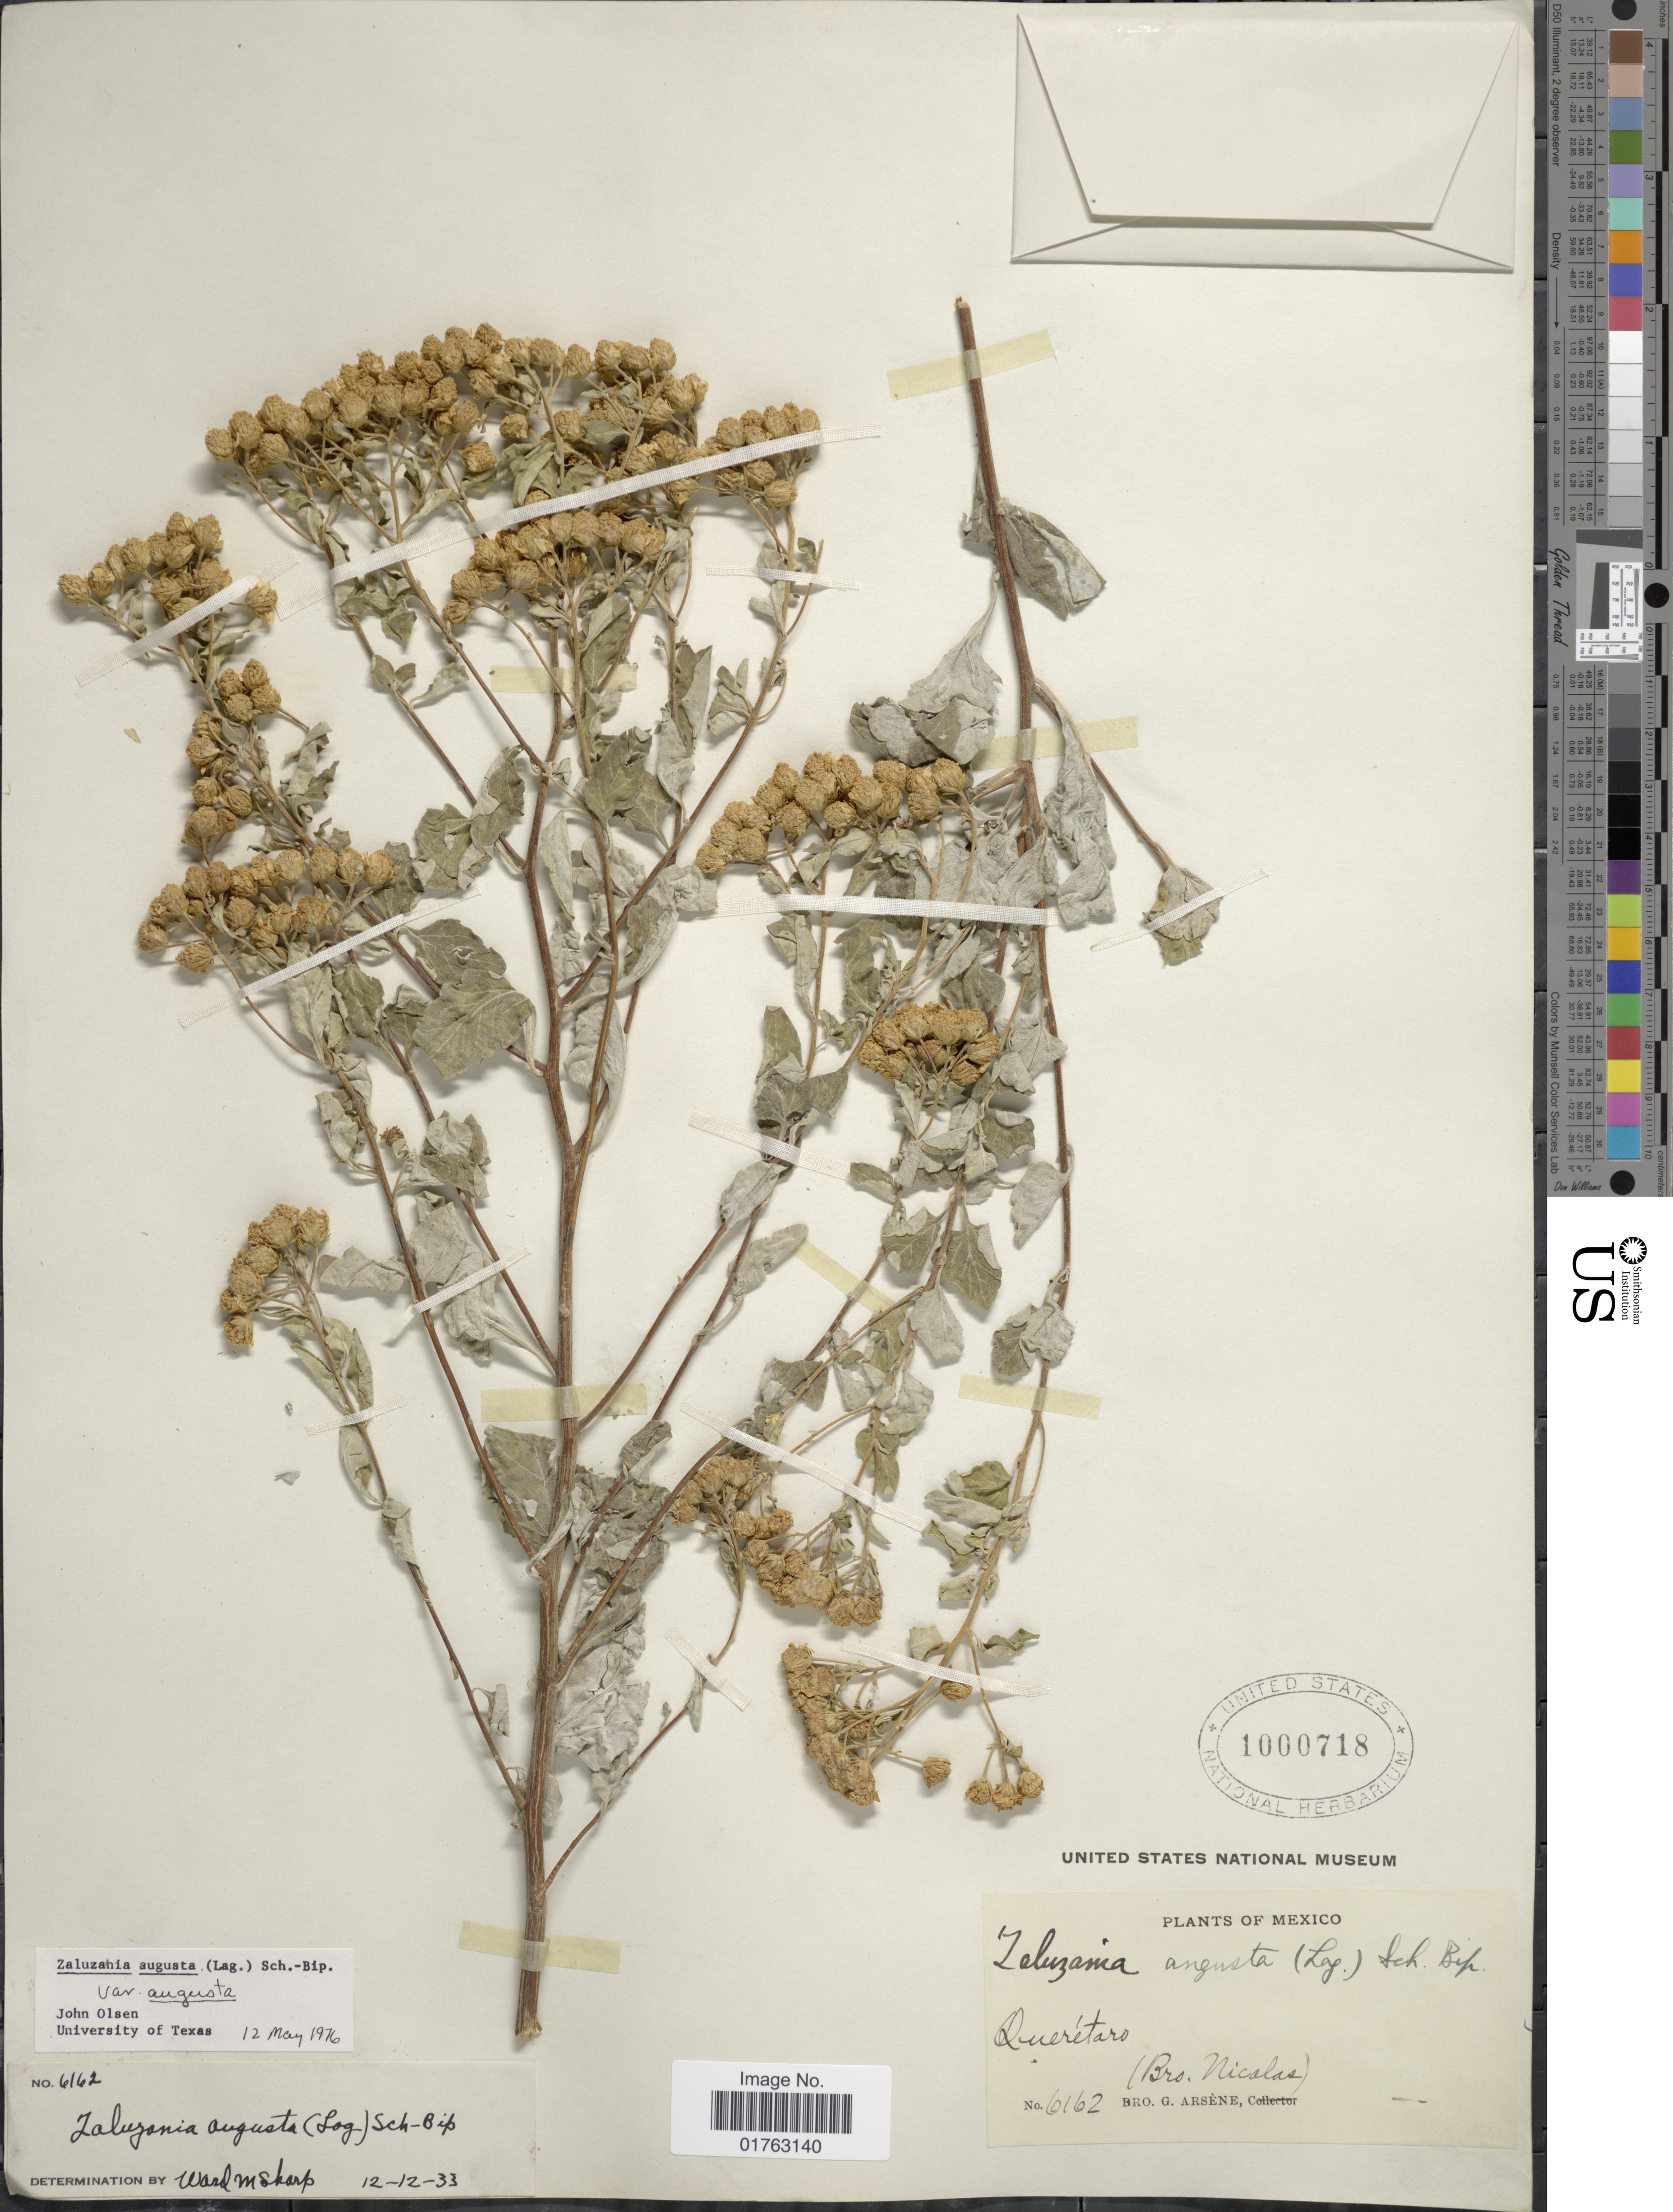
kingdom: Plantae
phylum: Tracheophyta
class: Magnoliopsida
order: Asterales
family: Asteraceae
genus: Zaluzania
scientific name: Zaluzania angusta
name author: (Lag.) Sch. Bip.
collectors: Bro. Nicolas & Bro. G. Arsène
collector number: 6162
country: Mexico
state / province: Querétaro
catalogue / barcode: US 1000718